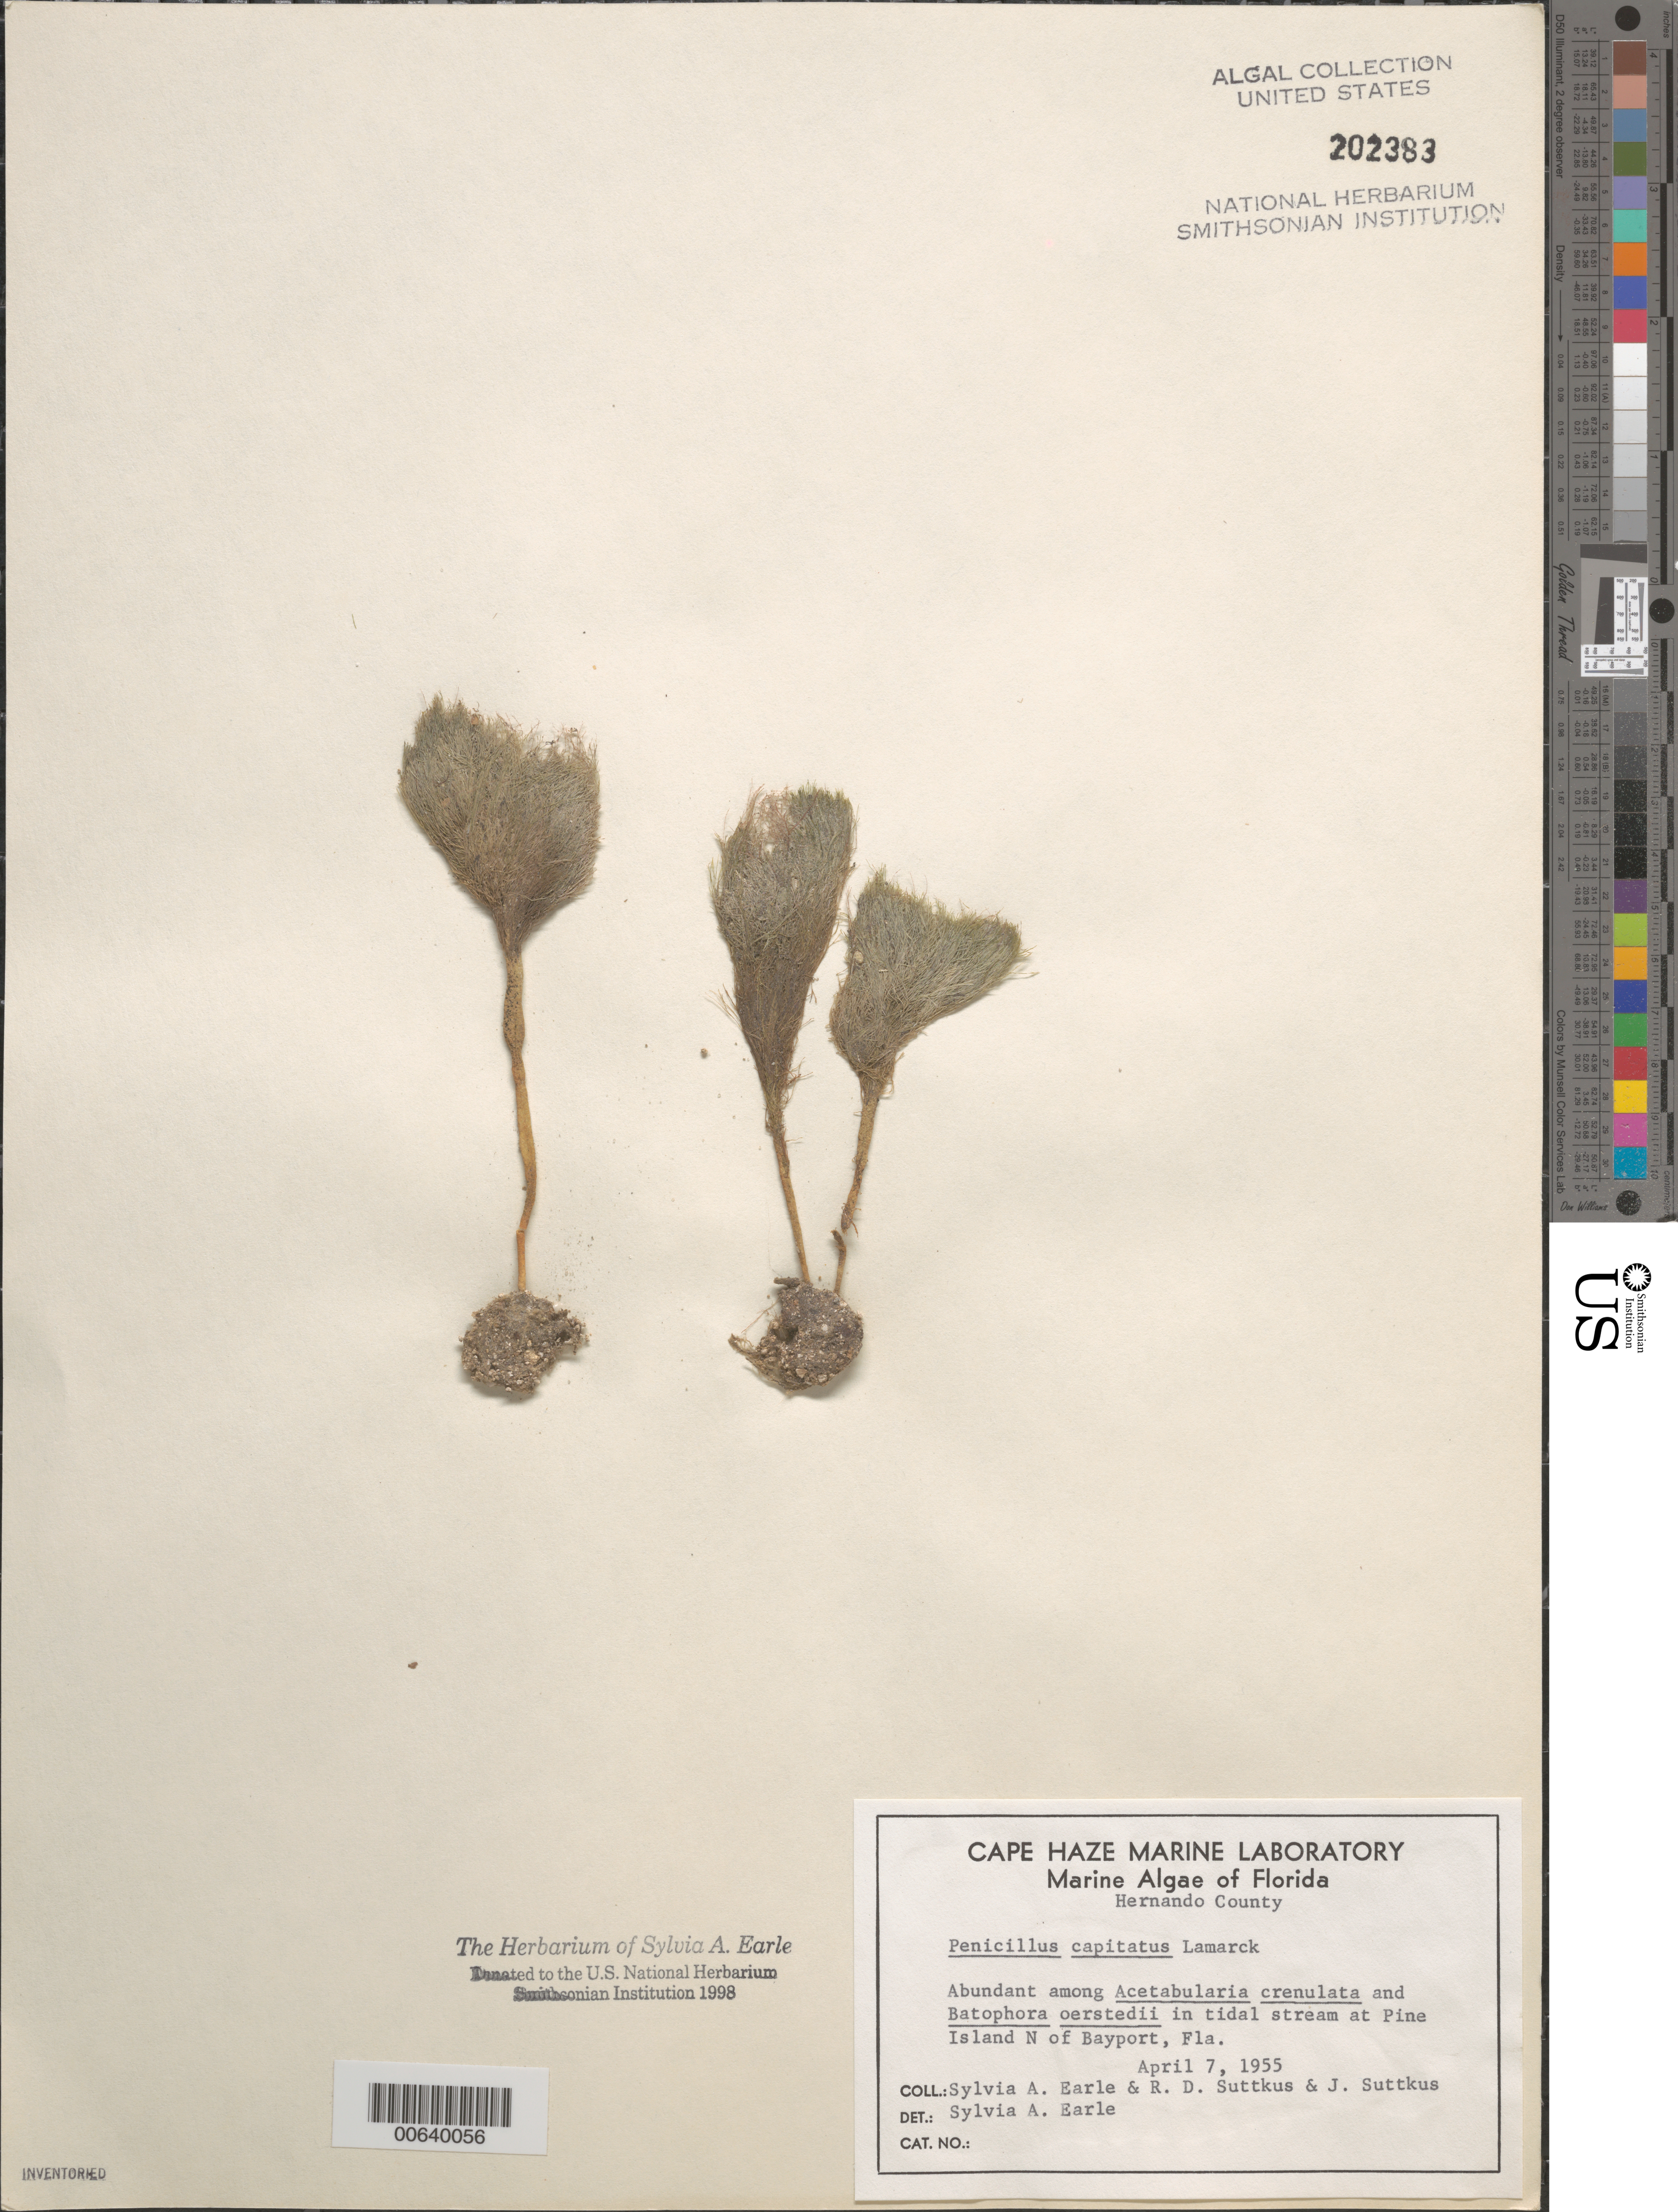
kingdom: Plantae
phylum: Chlorophyta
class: Ulvophyceae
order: Bryopsidales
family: Udoteaceae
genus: Penicillus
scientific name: Penicillus capitatus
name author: Lam.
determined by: Earle, S. A.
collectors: S. A. Earle, R. Suttkus & J. Suttkus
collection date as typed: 07 Apr 1955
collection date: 1955-04-07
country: United States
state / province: Florida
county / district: Hernando County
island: Pine Island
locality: North of Bayport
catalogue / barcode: US 202383